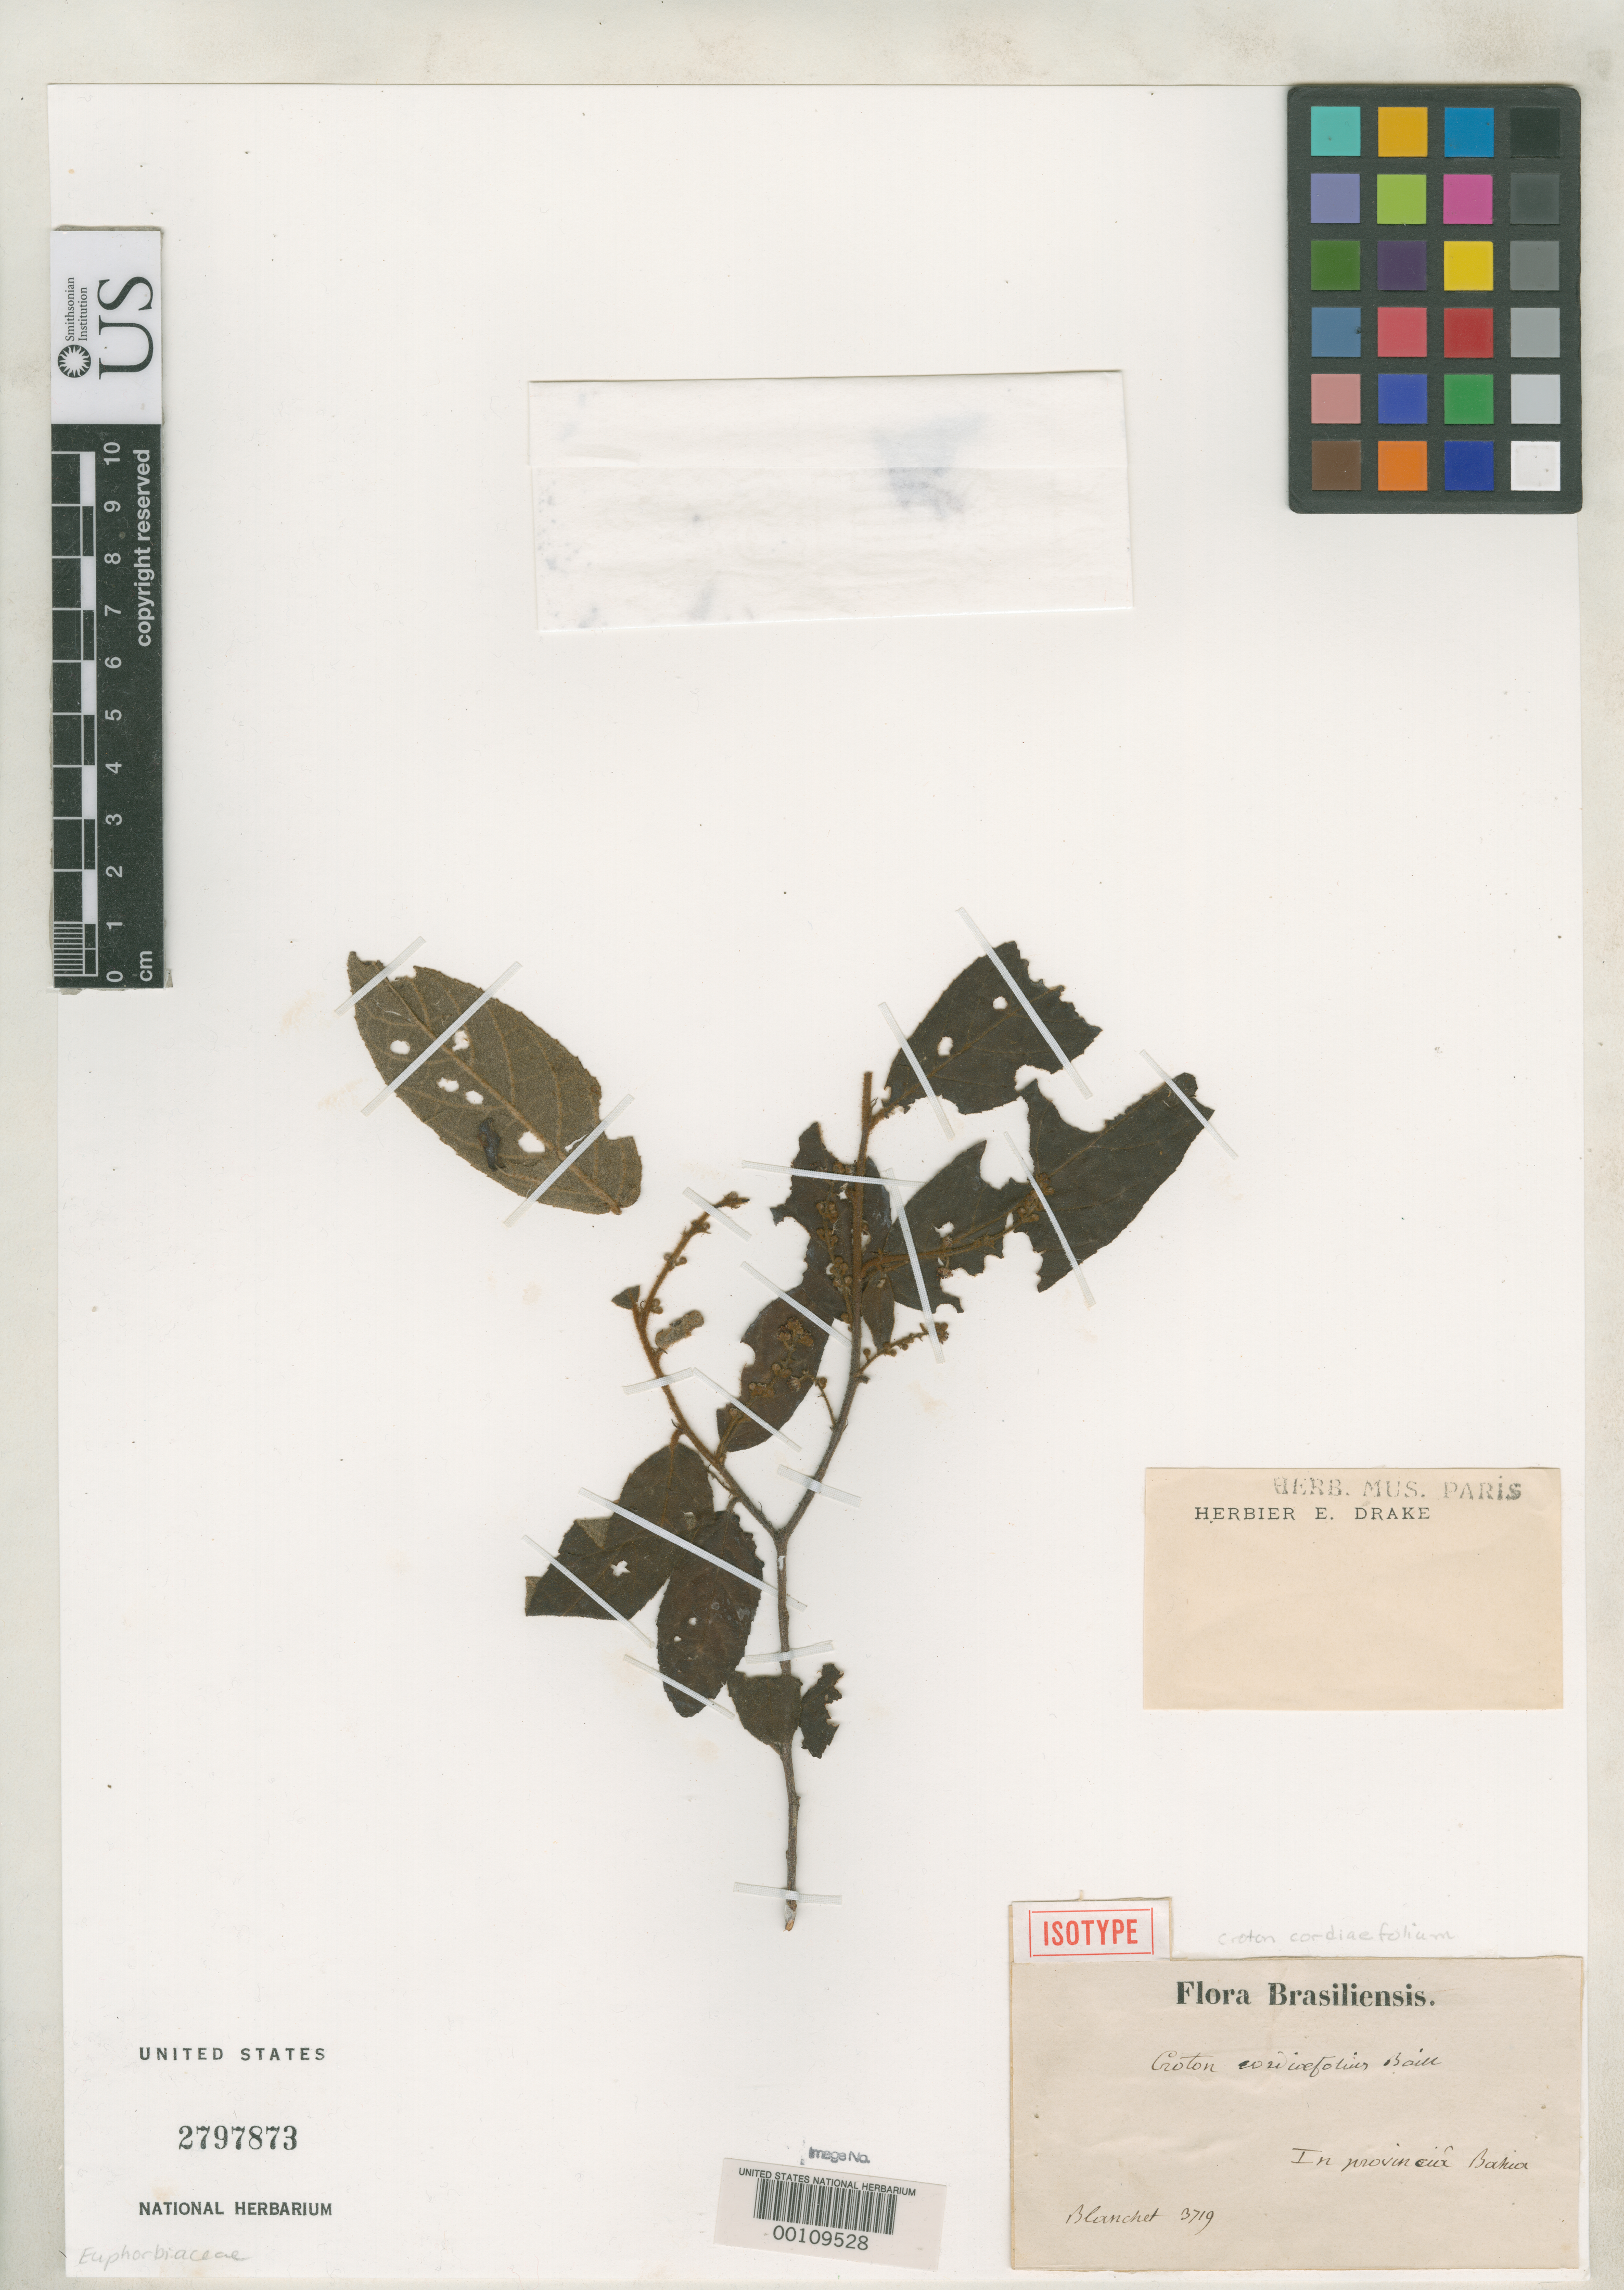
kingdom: Plantae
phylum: Tracheophyta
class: Magnoliopsida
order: Malpighiales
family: Euphorbiaceae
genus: Croton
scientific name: Croton cordiaefolium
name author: Baill.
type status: Isotype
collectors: J. Blanchet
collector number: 3719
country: Brazil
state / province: Bahia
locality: North of Esplanda city on road to Jaquera.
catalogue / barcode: US 2797873